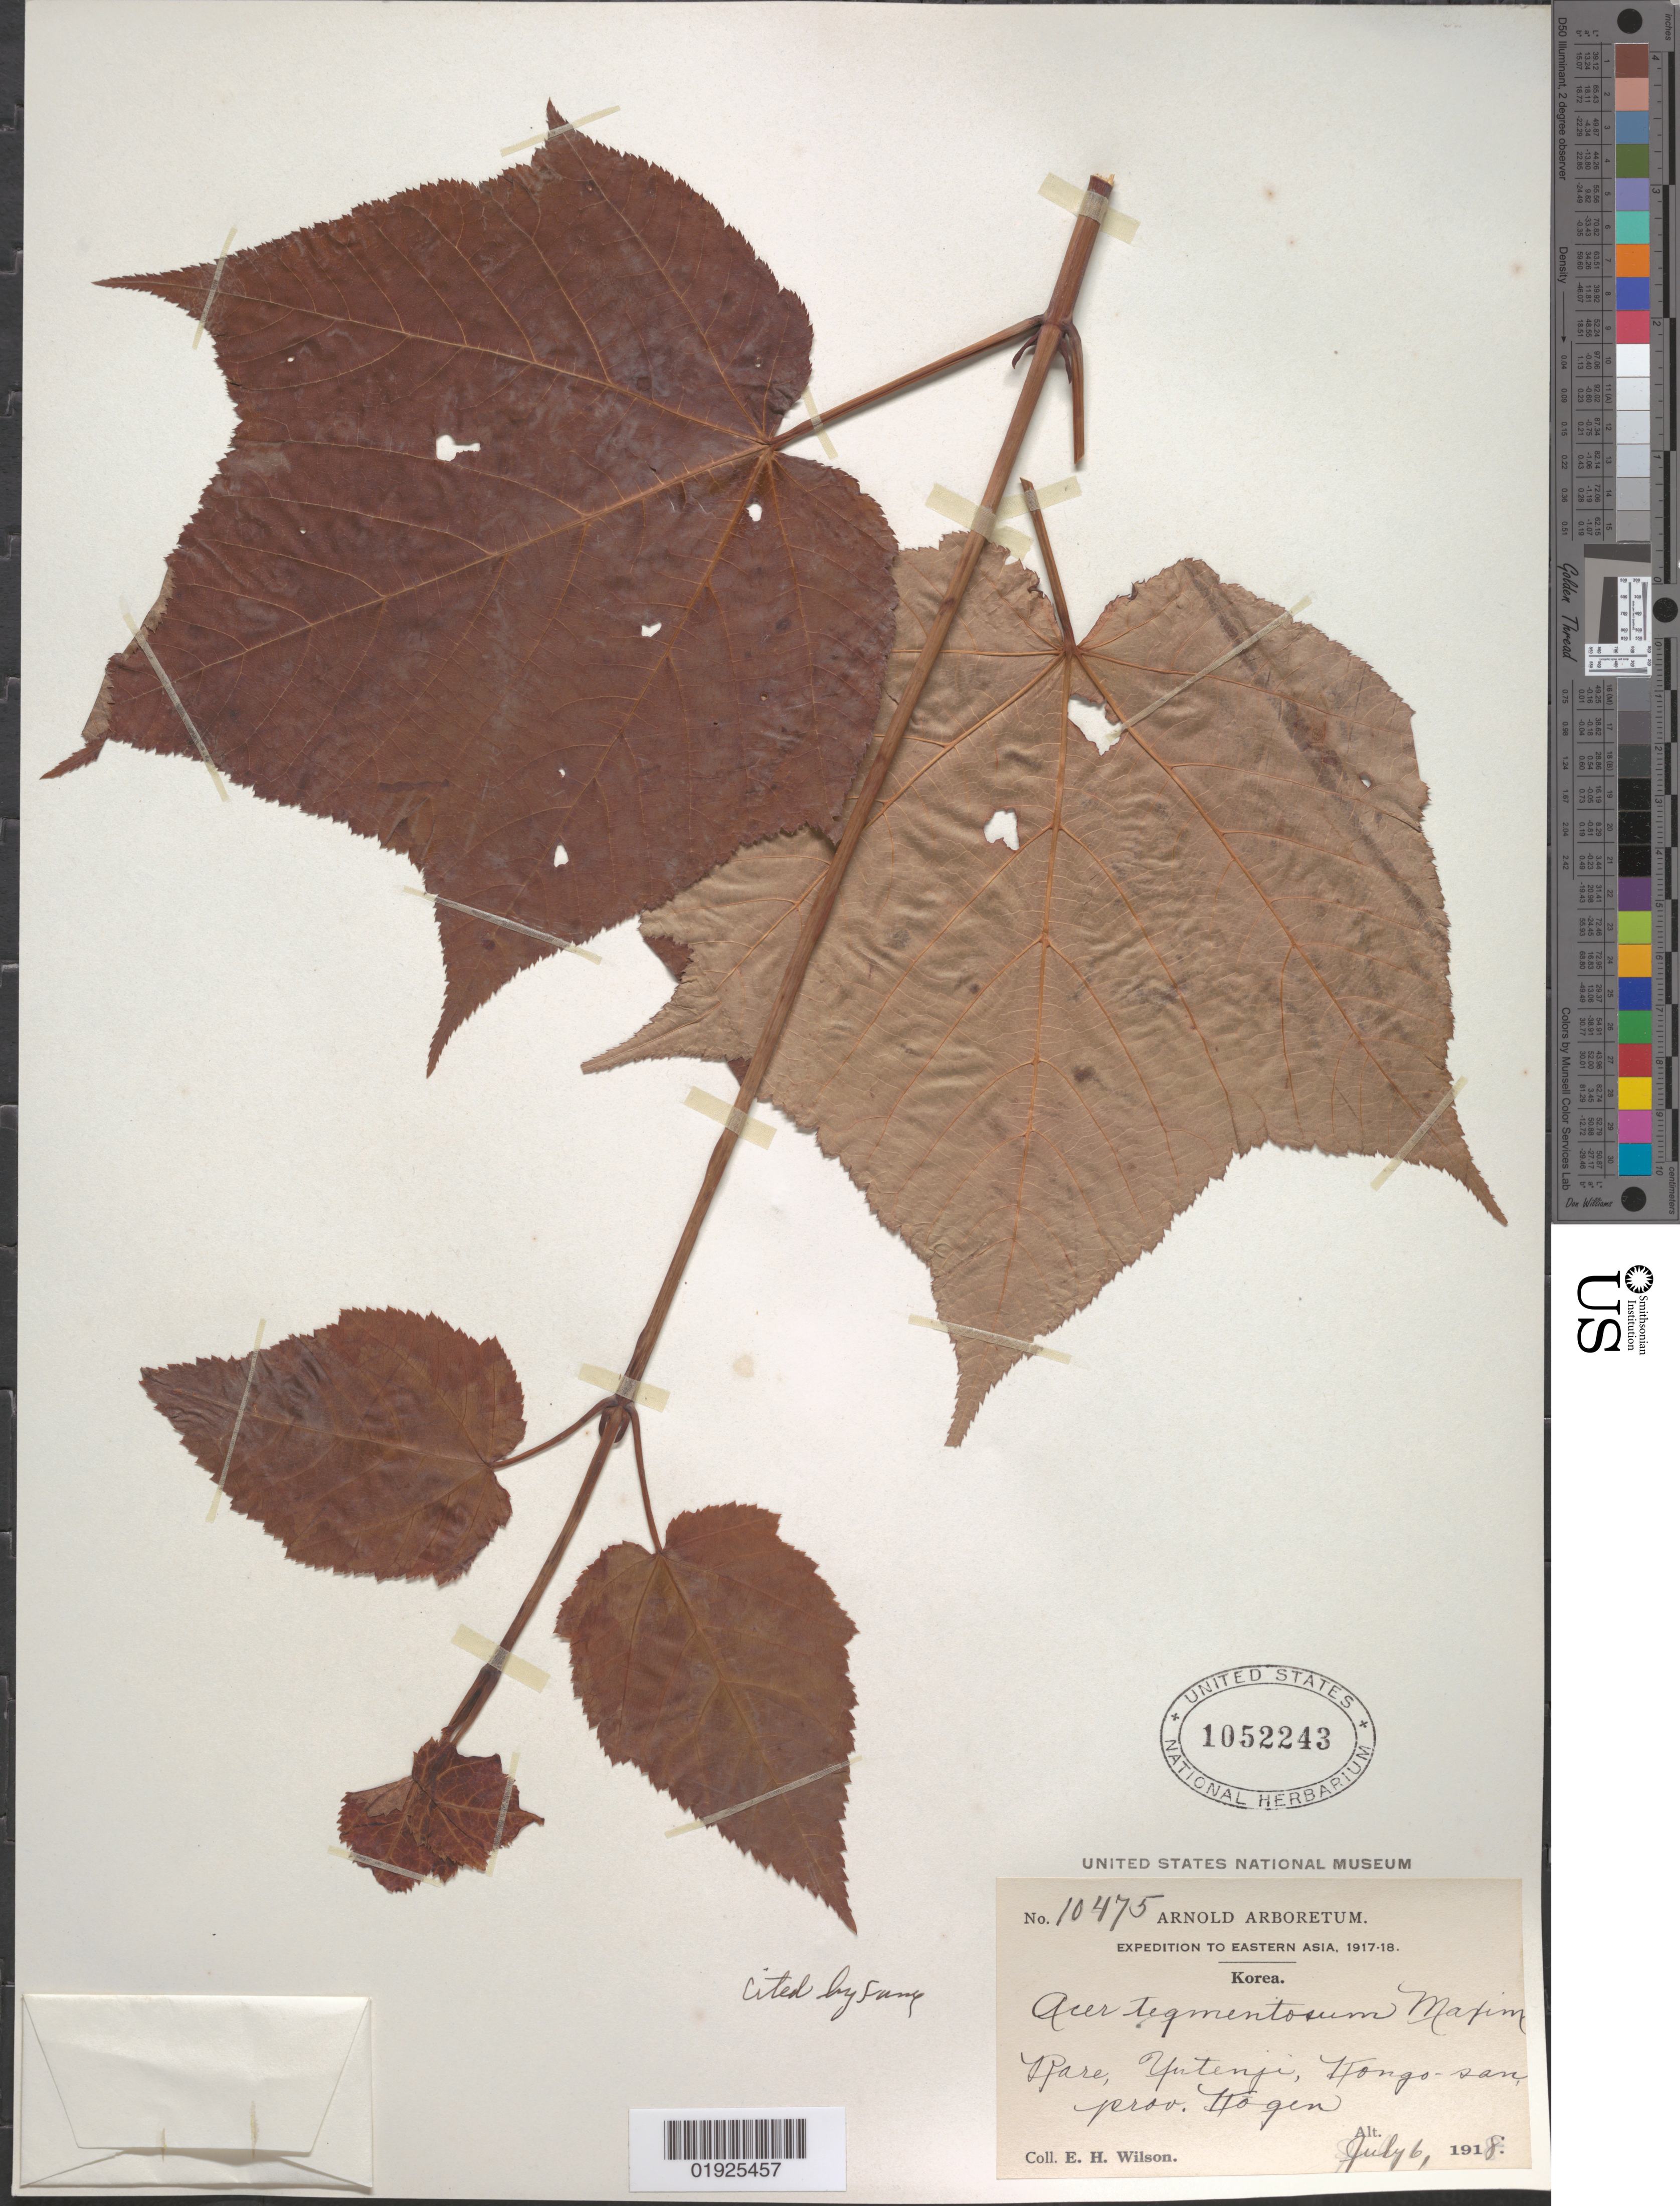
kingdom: Plantae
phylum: Tracheophyta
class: Magnoliopsida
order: Sapindales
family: Sapindaceae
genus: Acer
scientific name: Acer tegmentosum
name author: Maxim.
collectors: E. H. Wilson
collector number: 10475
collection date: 1918-07-06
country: North Korea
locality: Prov. Kogen. Yutenji, Kongo-san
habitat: Rare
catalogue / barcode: US 1052243